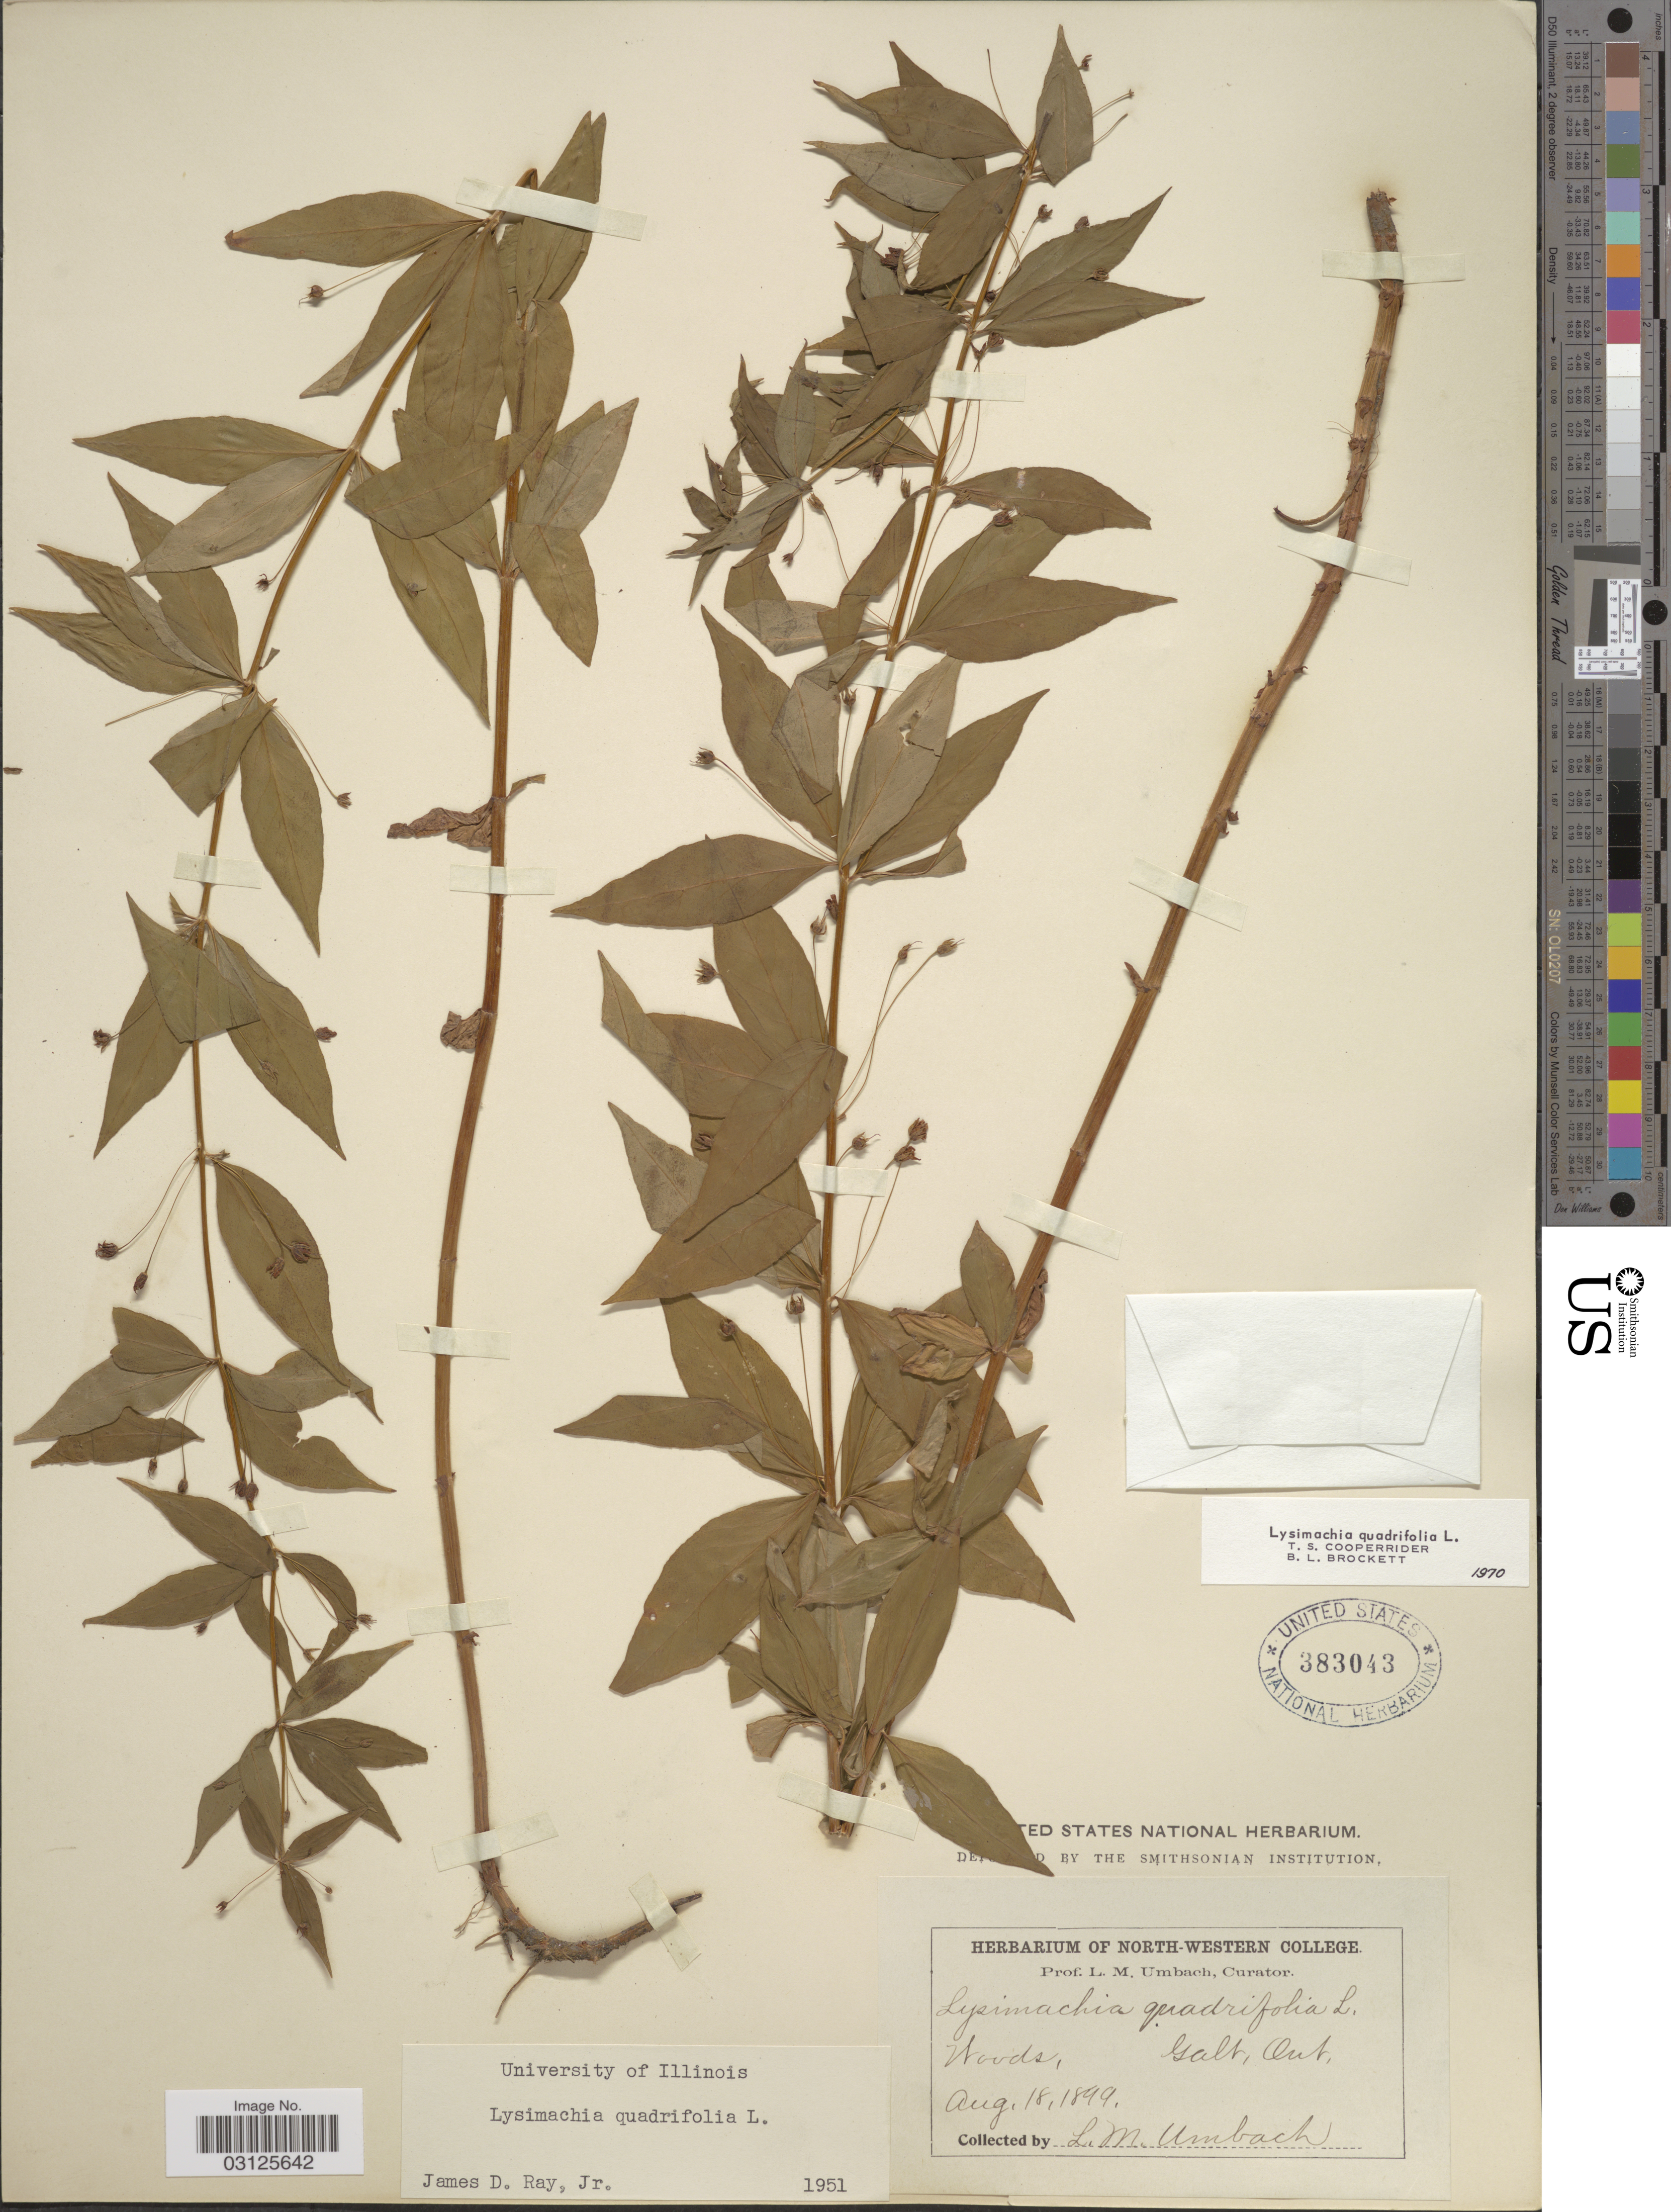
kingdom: Plantae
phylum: Tracheophyta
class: Magnoliopsida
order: Ericales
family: Primulaceae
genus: Lysimachia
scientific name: Lysimachia quadrifolia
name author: L.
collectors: L. M. Umbach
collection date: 1899-08-18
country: Canada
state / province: Ontario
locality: Galt.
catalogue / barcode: US 383043